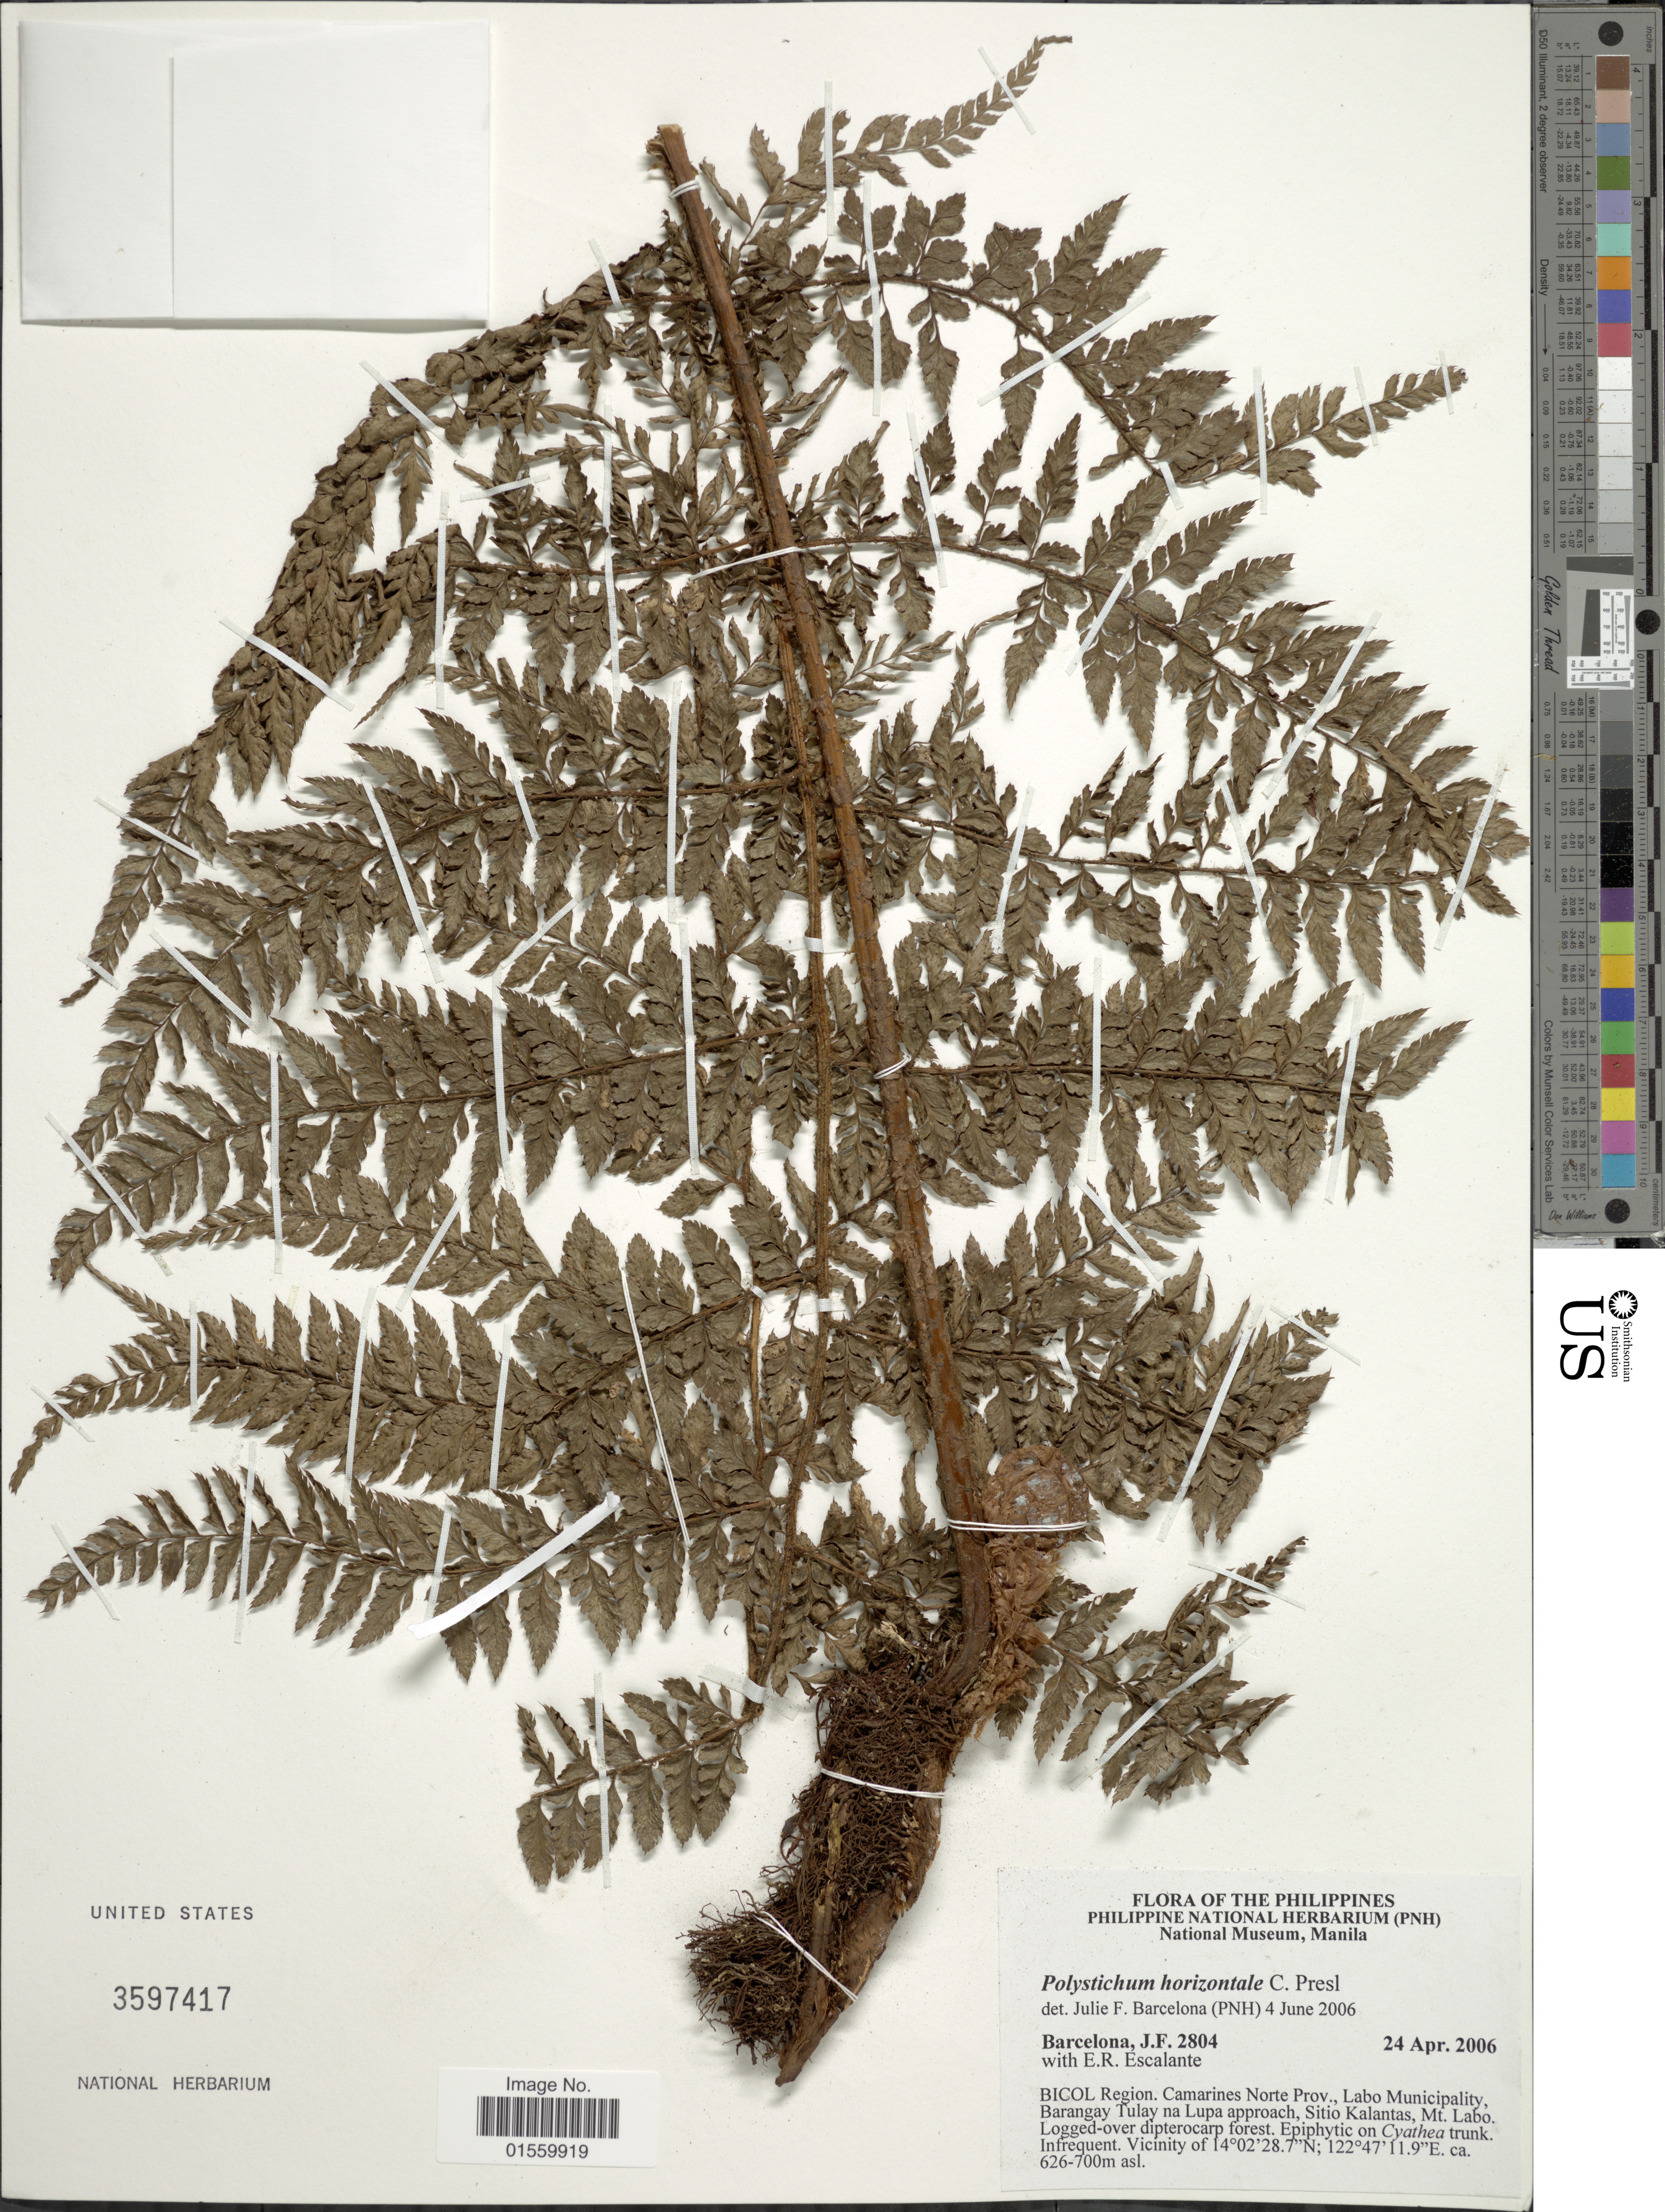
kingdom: Plantae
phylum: Tracheophyta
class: Polypodiopsida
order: Polypodiales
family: Dryopteridaceae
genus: Polystichum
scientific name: Polystichum horizontale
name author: C. Presl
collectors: J. F. Barcelona & E. Escalante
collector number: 2804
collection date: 2006-04-24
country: Philippines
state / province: Bicol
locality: Bicol Region, Camarines Norte Prov., Labo Municipality, Barangay Tulay na Lupa approach, Sitio Kalantas, Mt. Labo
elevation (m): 626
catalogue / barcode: US 3597417